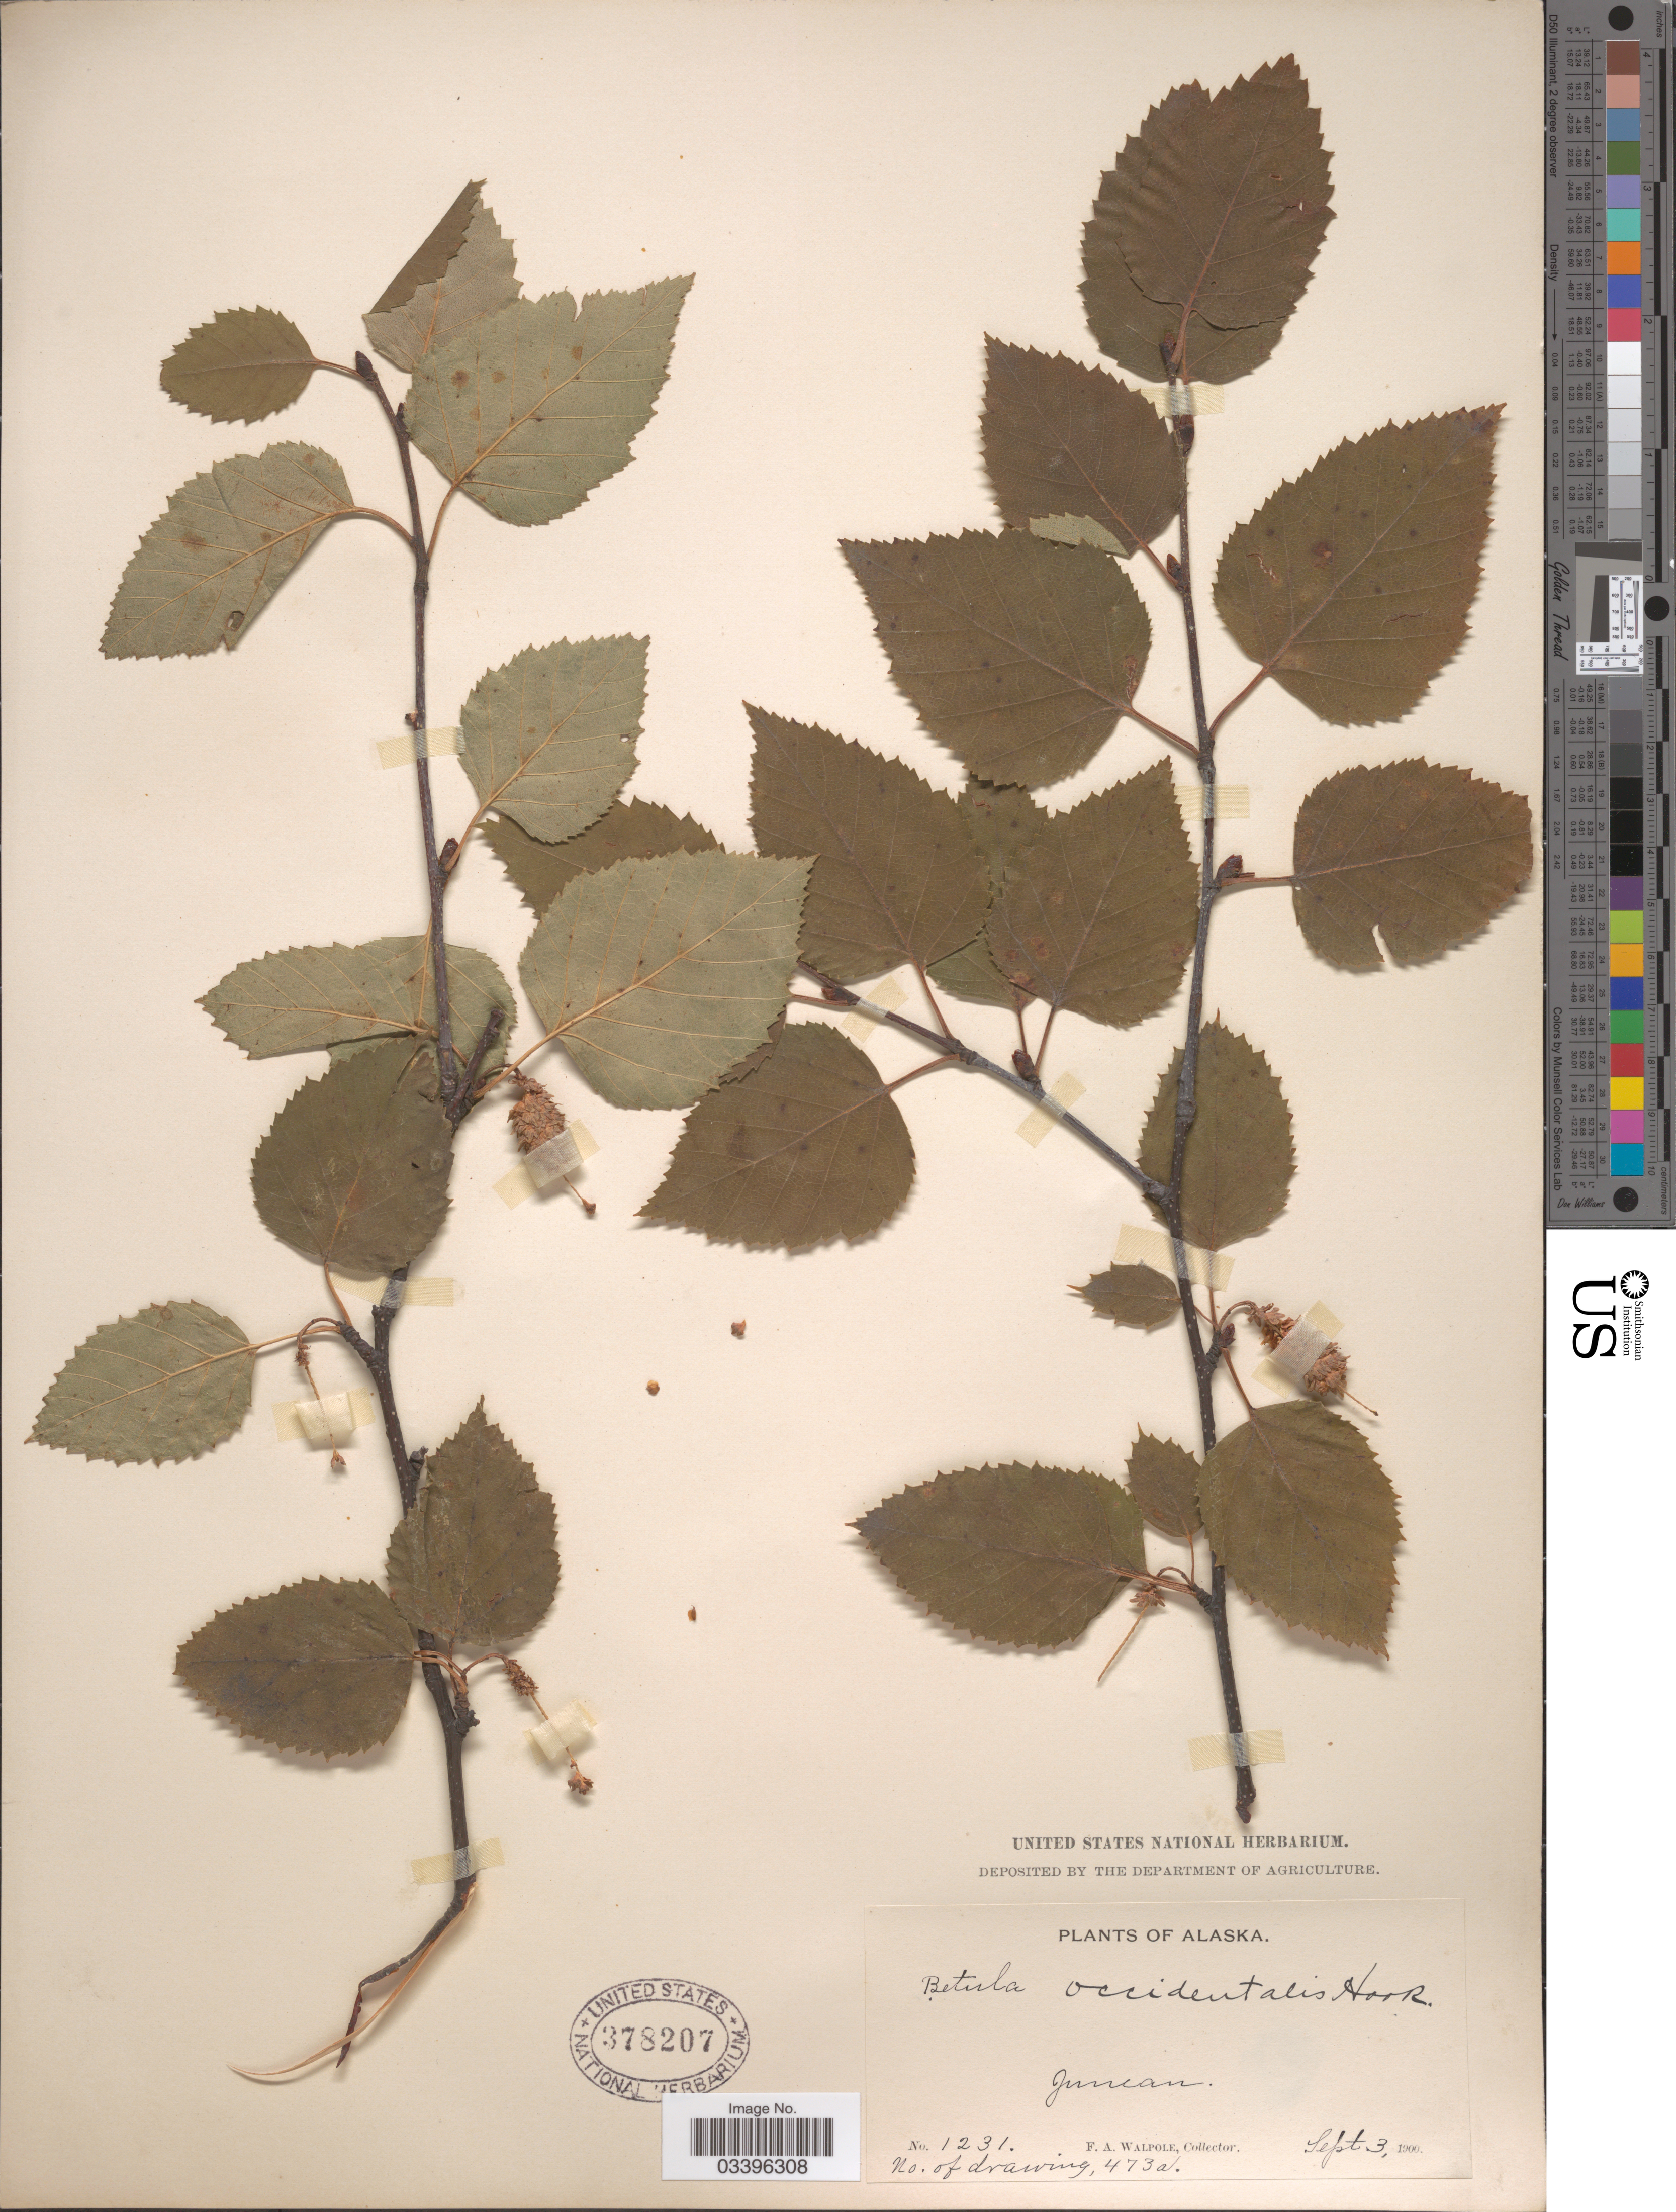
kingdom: Plantae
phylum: Tracheophyta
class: Magnoliopsida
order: Fagales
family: Betulaceae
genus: Betula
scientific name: Betula occidentalis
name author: Hook.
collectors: F. Walpole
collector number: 1231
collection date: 1900-09-03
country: United States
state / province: Alaska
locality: Juneau.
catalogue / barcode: US 378207